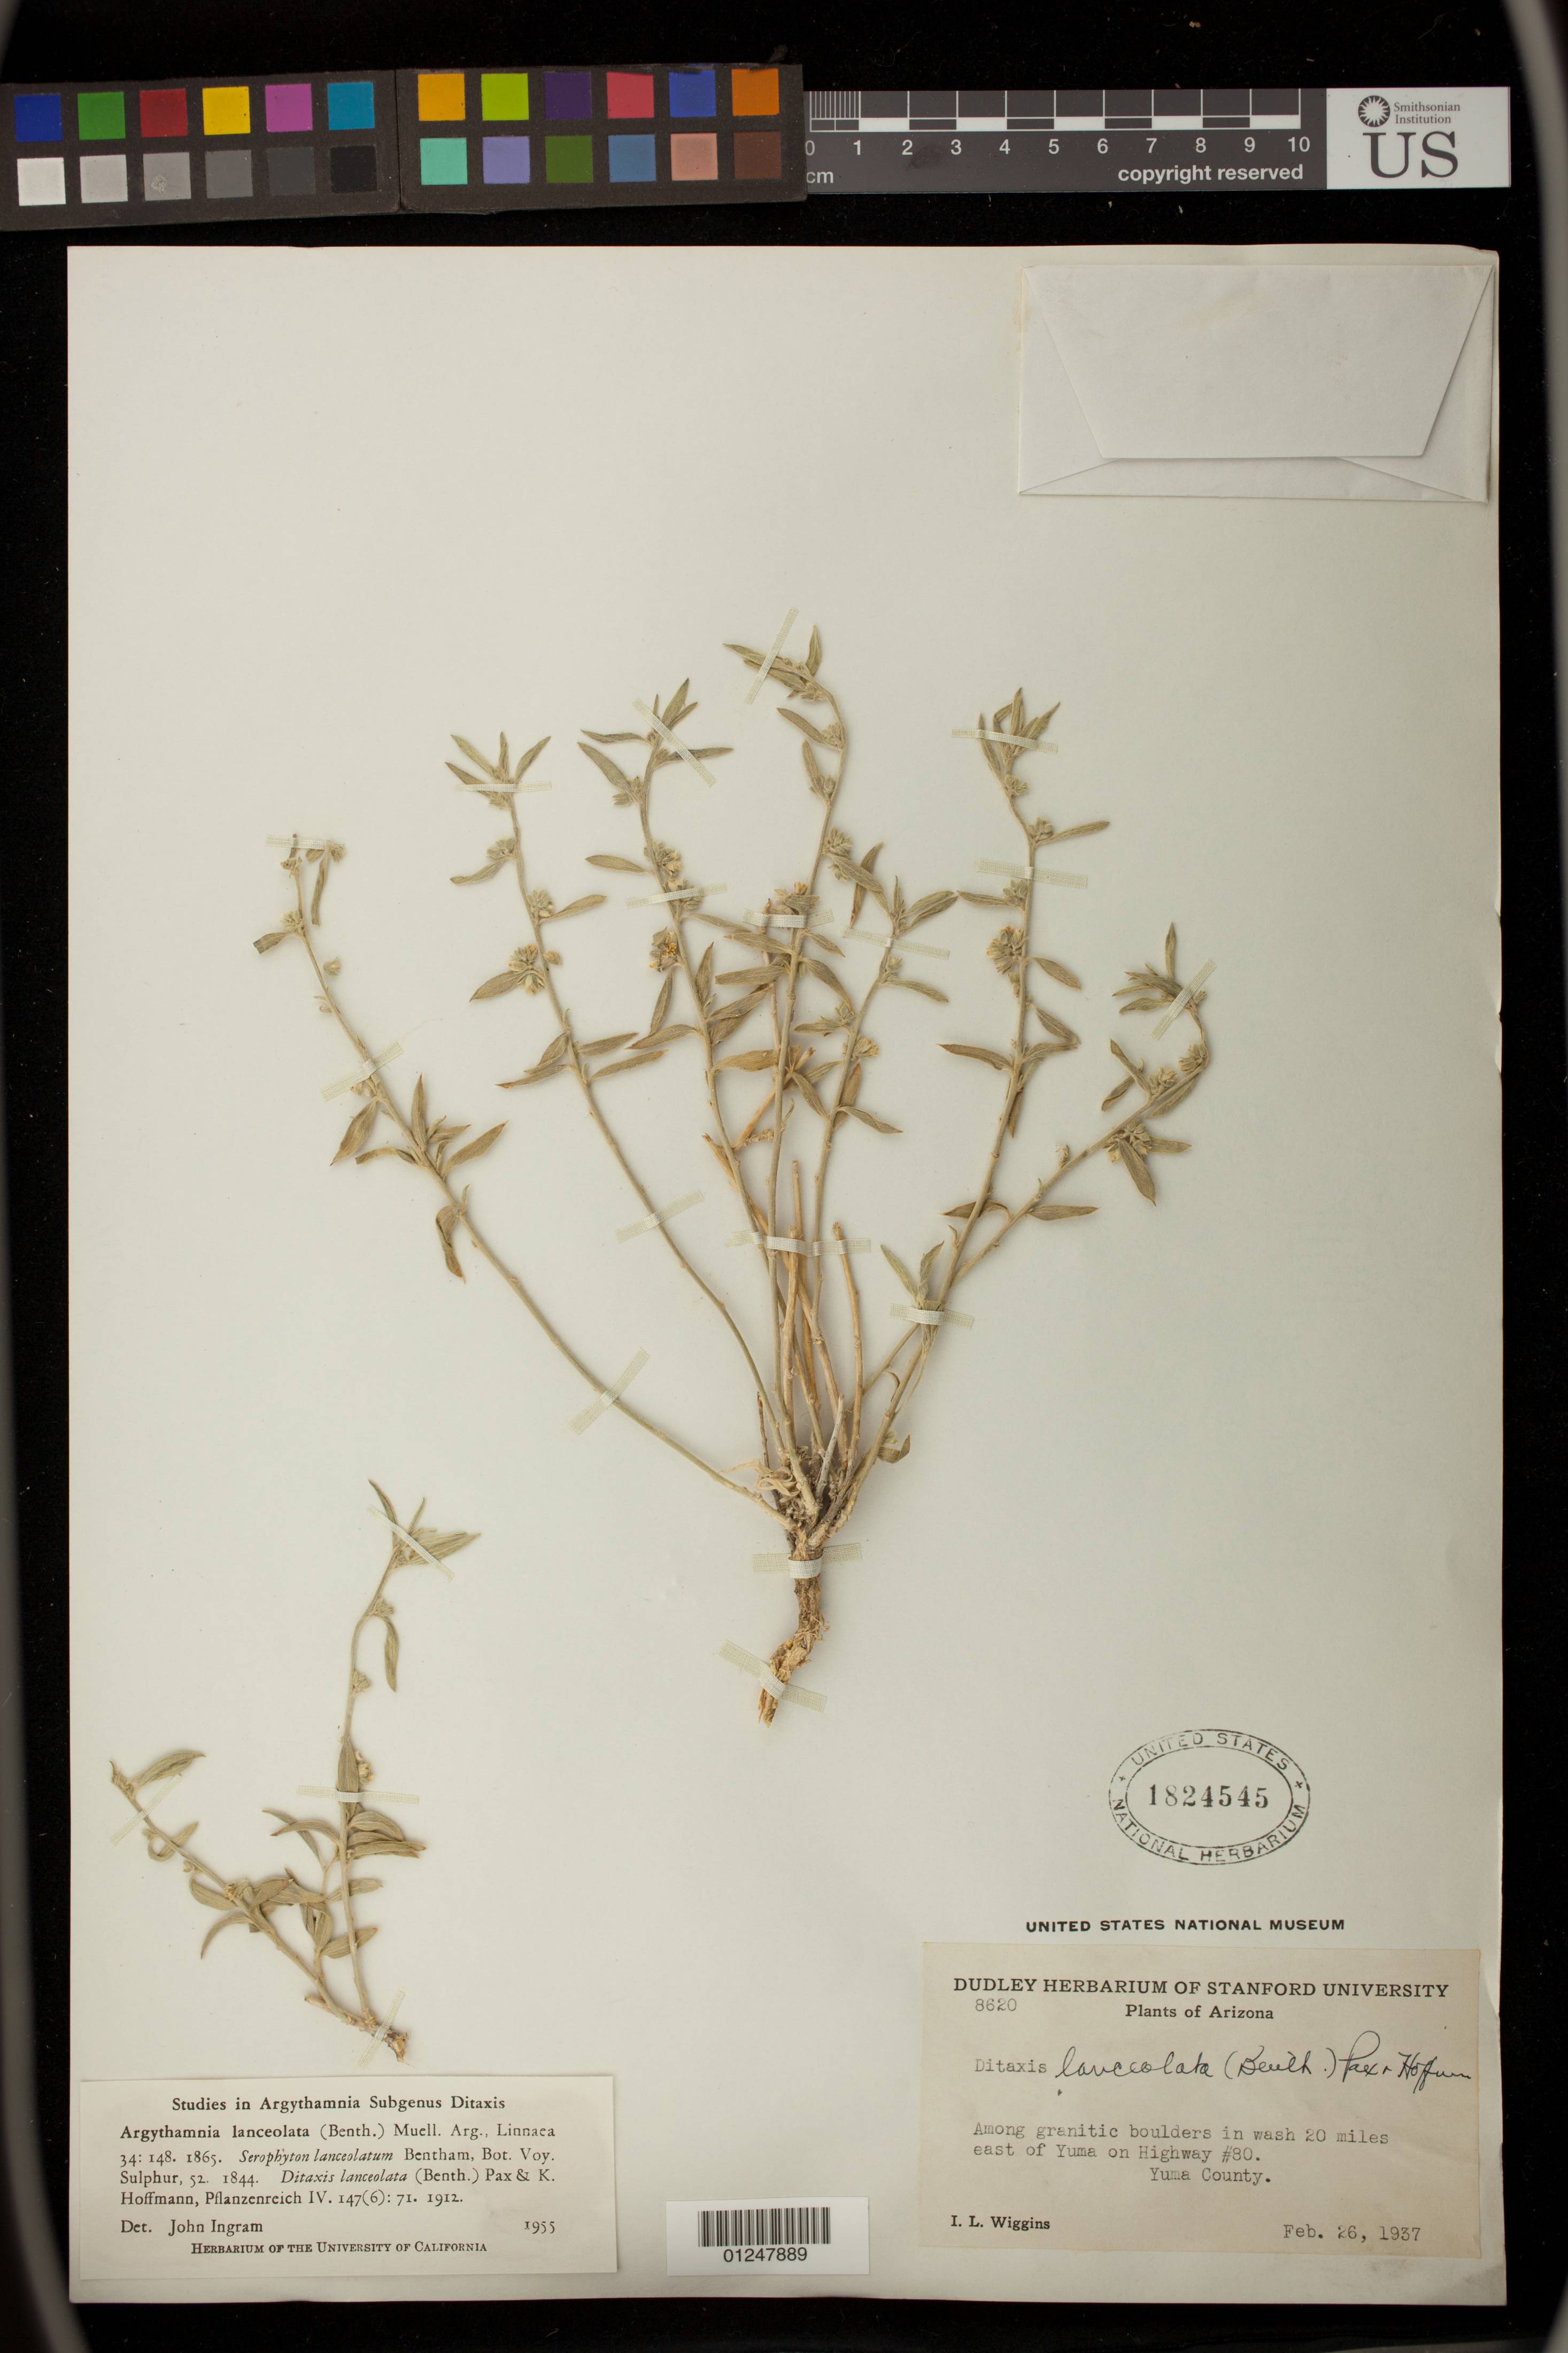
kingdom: Plantae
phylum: Tracheophyta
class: Magnoliopsida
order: Malpighiales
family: Euphorbiaceae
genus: Argythamnia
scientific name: Argythamnia lanceolata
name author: (Benth.) Müll. Arg.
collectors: I. L. Wiggins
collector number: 8620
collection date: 1937-02-26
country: United States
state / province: Arizona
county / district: Yuma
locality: Among granite boulders in wash 20 miles east of Yuma on Highway #80.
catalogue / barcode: US 1824545